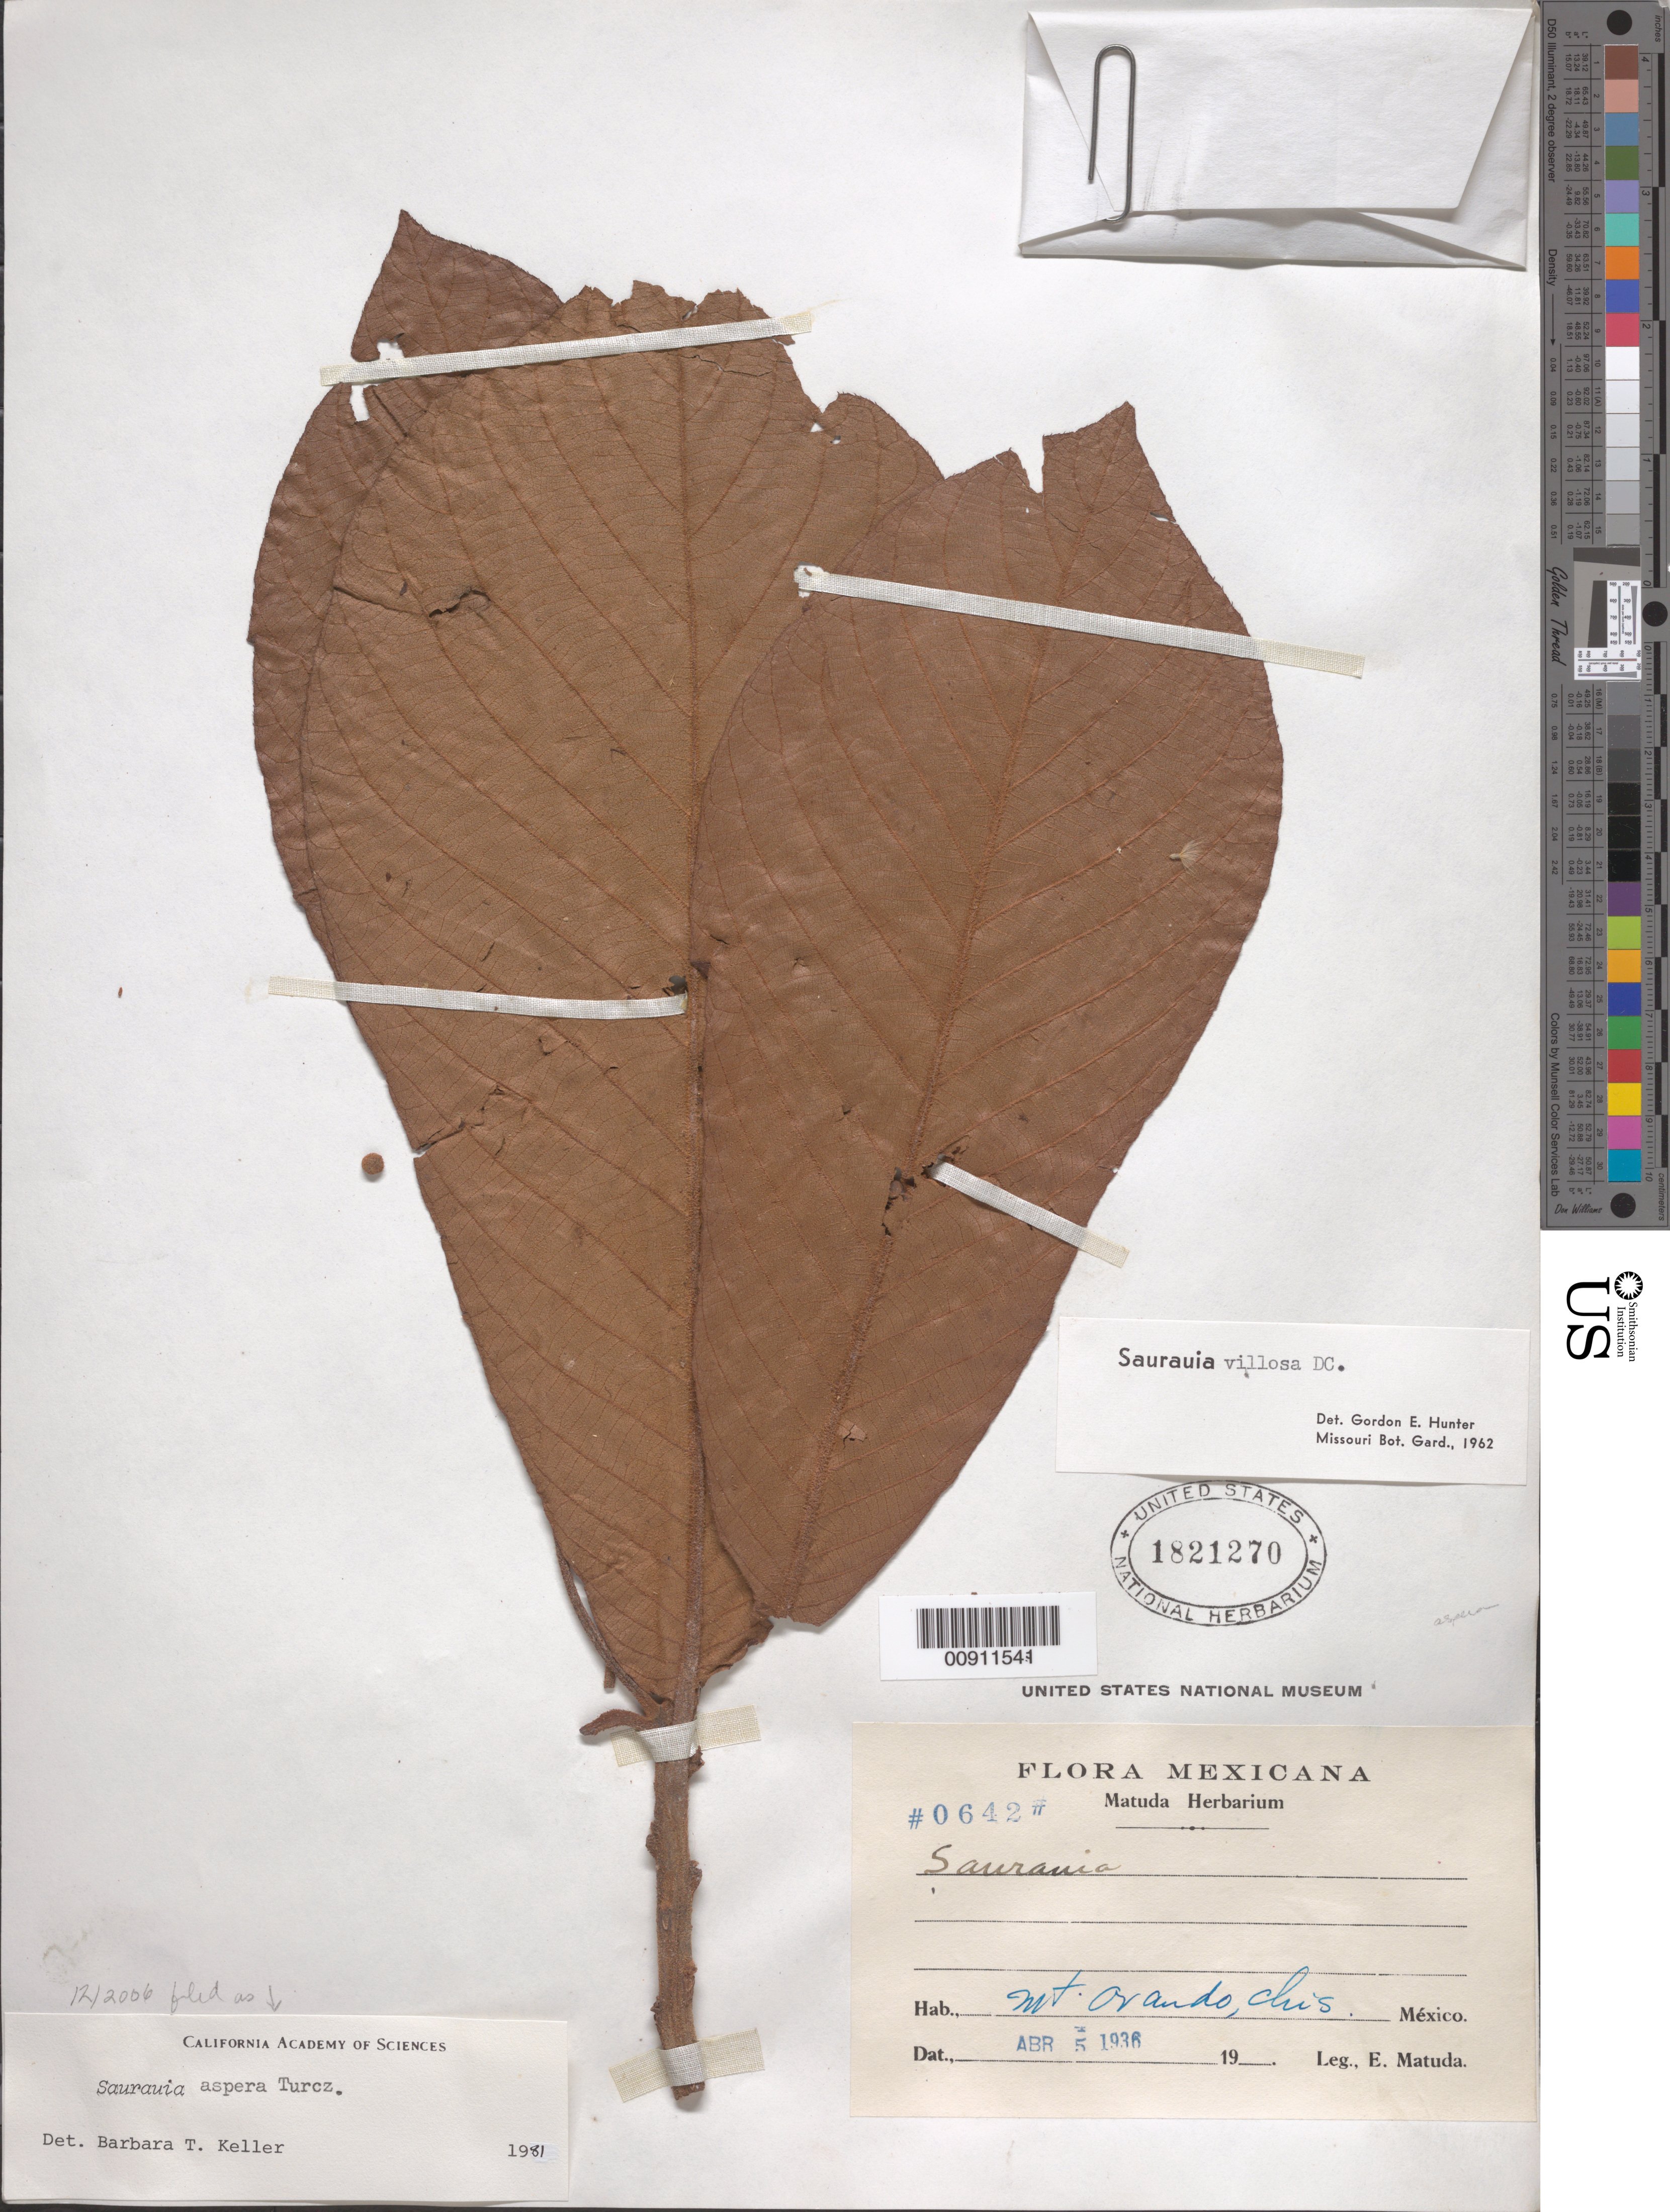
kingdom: Plantae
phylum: Tracheophyta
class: Magnoliopsida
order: Ericales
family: Actinidiaceae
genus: Saurauia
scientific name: Saurauia aspera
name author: Turcz.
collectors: E. Matuda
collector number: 0642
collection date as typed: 05 Apr 1936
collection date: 1936-04-05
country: Mexico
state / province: Chiapas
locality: Mt. Ovando, Chiapas.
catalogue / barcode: US 1821270